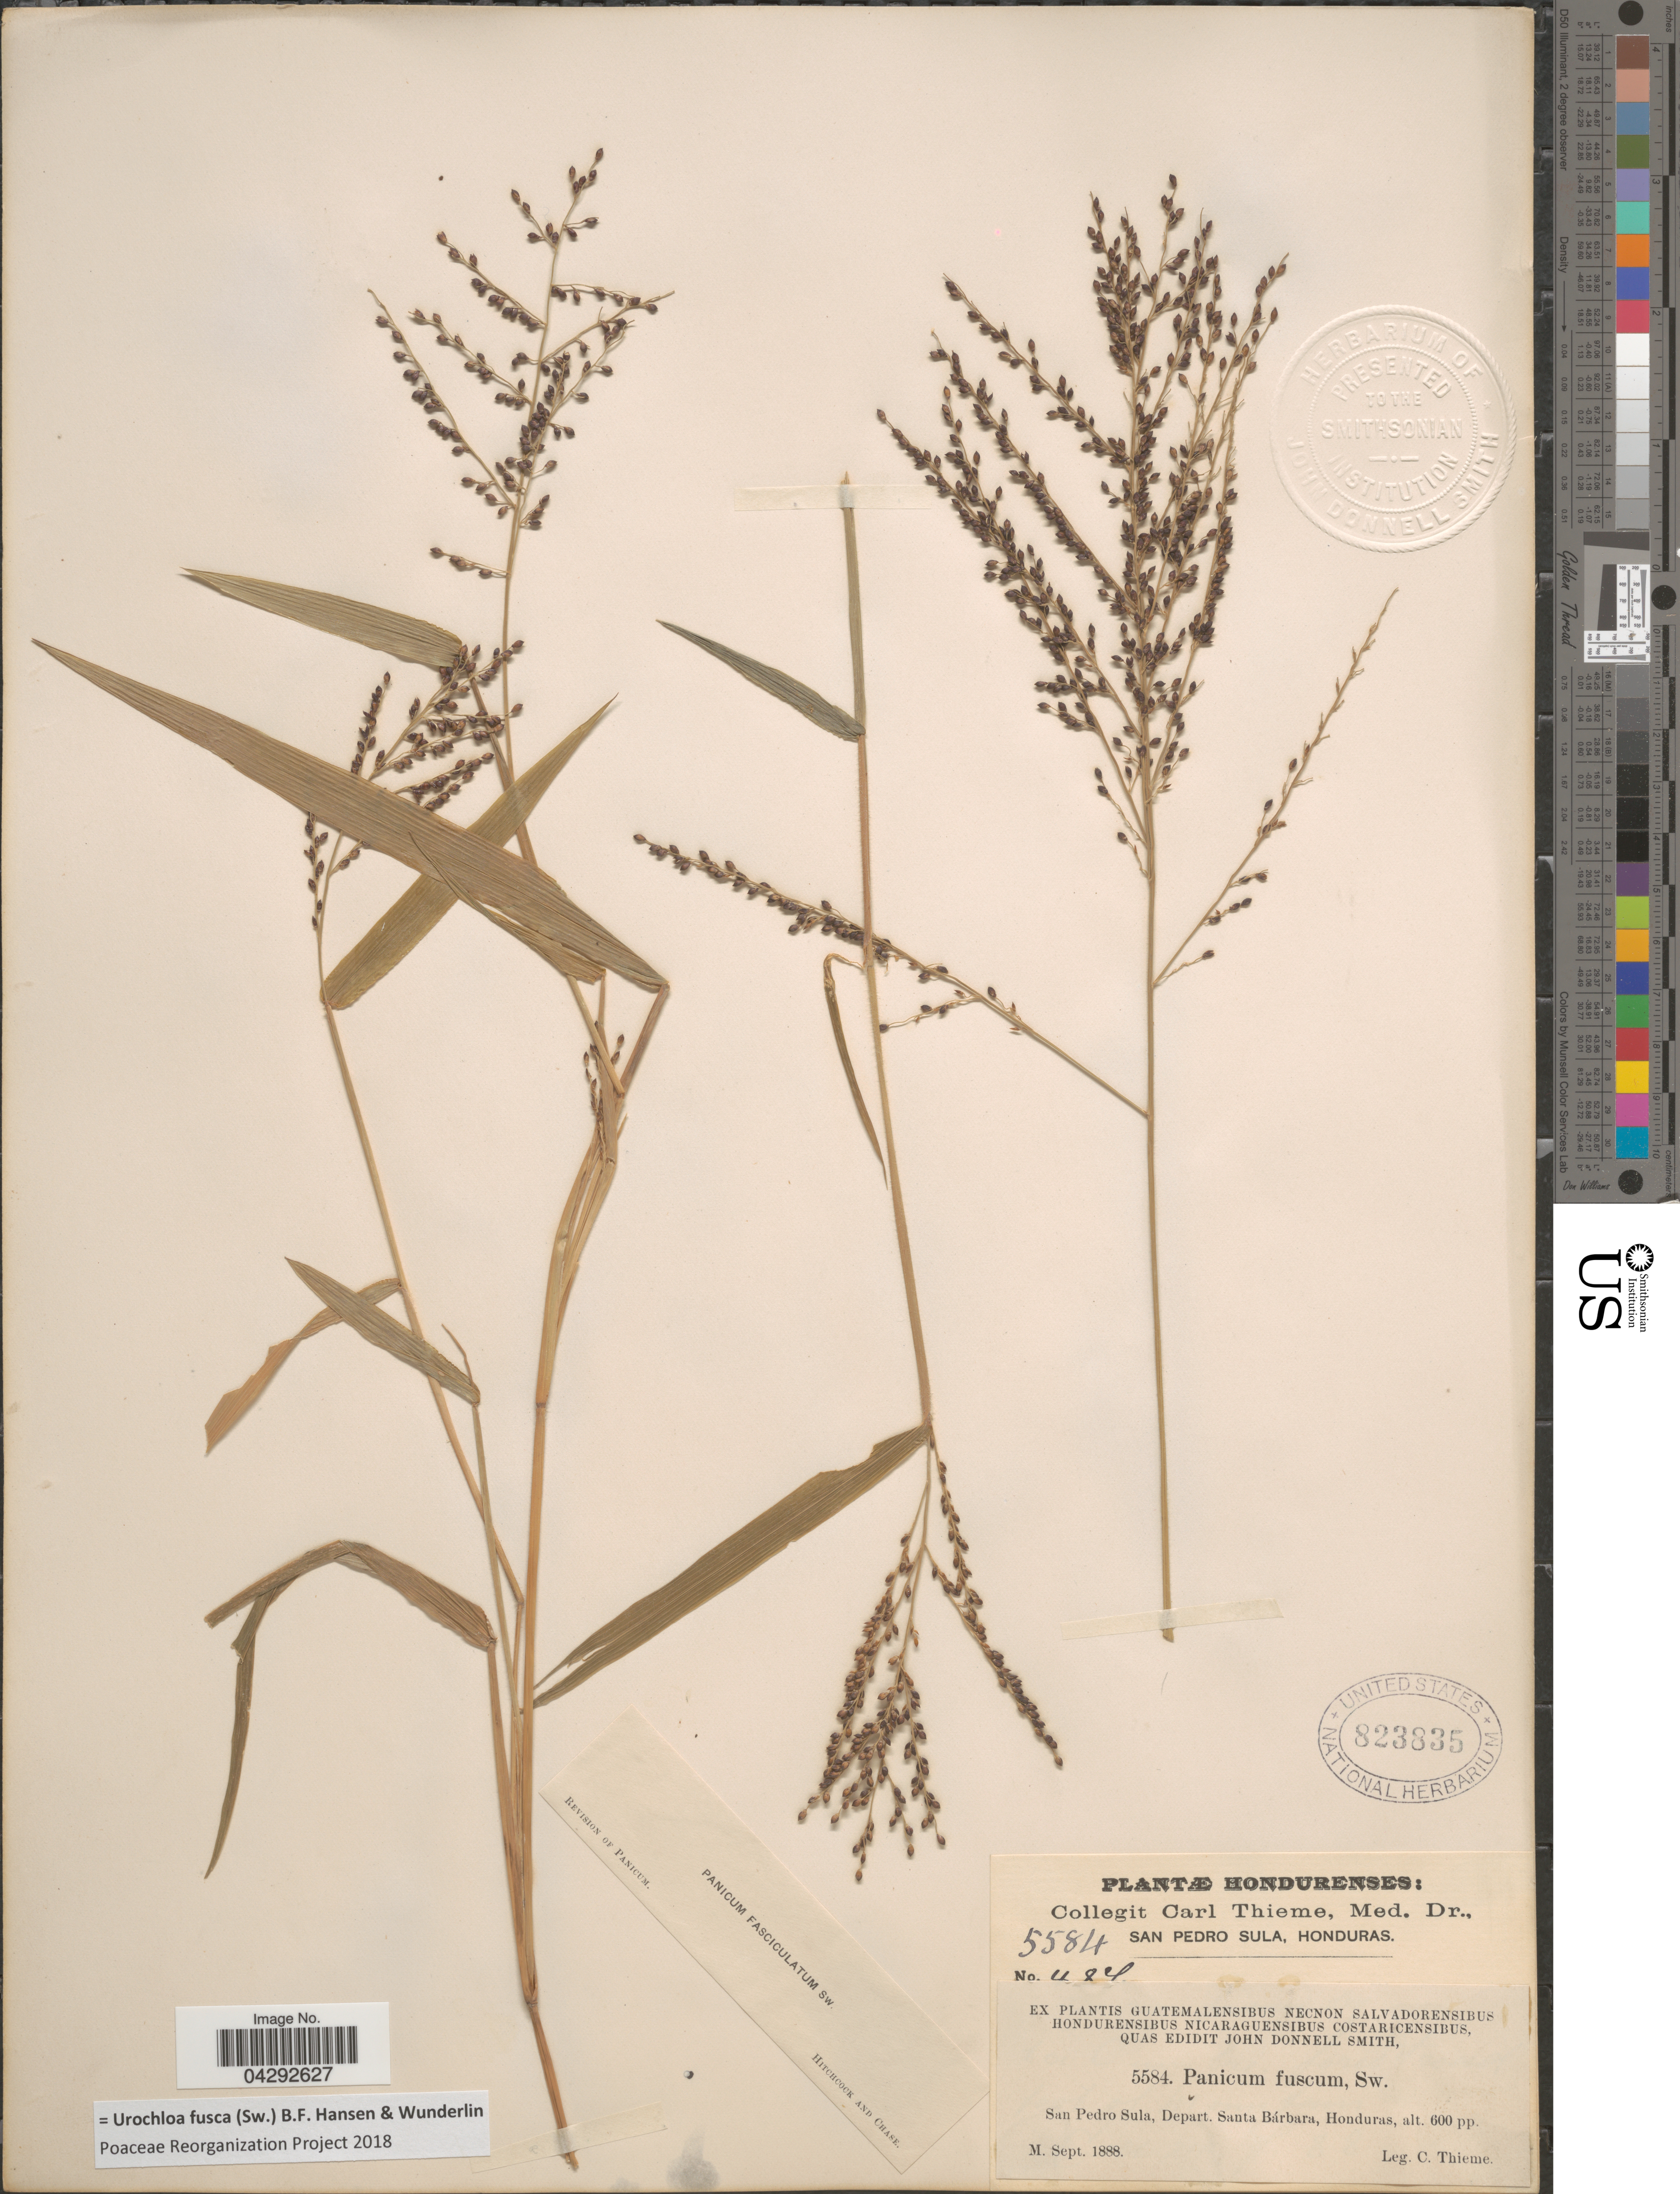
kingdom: Plantae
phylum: Tracheophyta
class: Liliopsida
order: Poales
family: Poaceae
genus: Urochloa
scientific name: Urochloa fusca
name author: (Sw.) B.F. Hansen & Wunderlin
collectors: C. Thieme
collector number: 5584/484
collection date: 1888-09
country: Honduras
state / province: Santa Barbara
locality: San Pedro Sula, Depart. Santa Bárbara.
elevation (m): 183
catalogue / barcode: US 823835